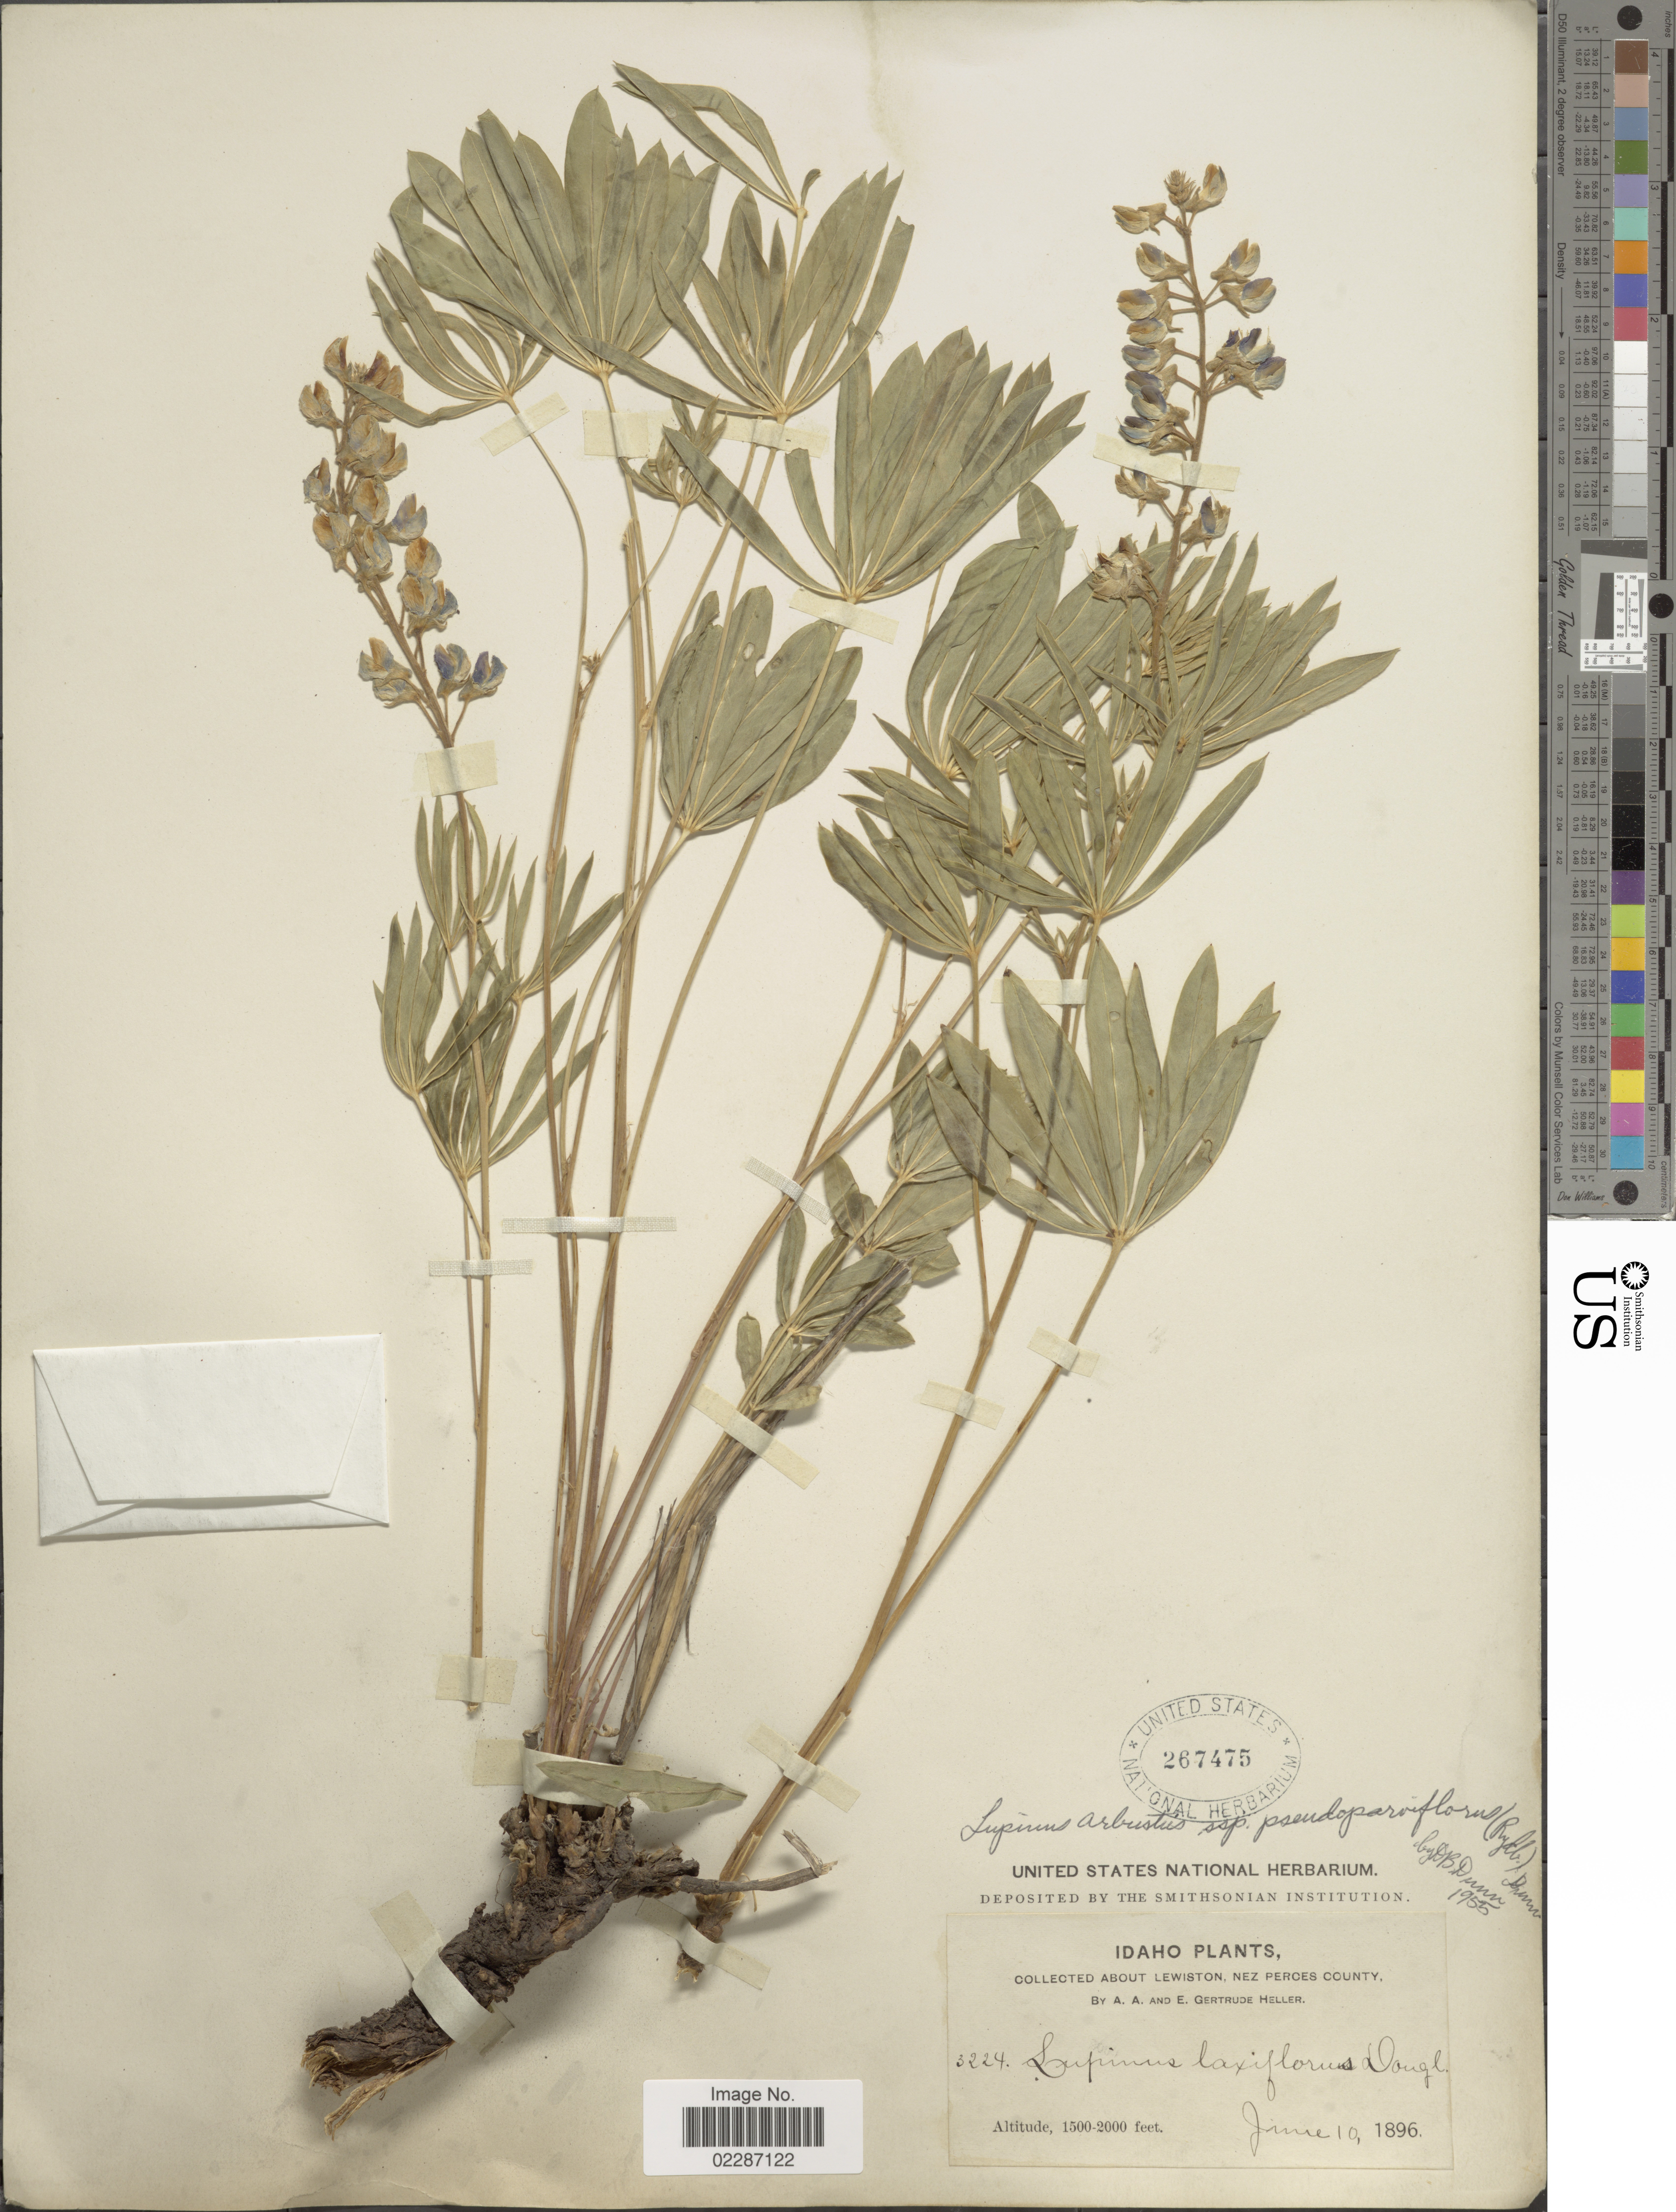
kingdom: Plantae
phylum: Tracheophyta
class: Magnoliopsida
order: Fabales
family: Fabaceae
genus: Lupinus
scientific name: Lupinus pseudoparviflorus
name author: Rydb.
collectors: A. A. Heller & E. G. Heller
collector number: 3224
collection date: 1896-06-10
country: United States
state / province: Idaho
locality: Lewiston, Nez Perces County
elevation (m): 457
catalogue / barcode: US 267475